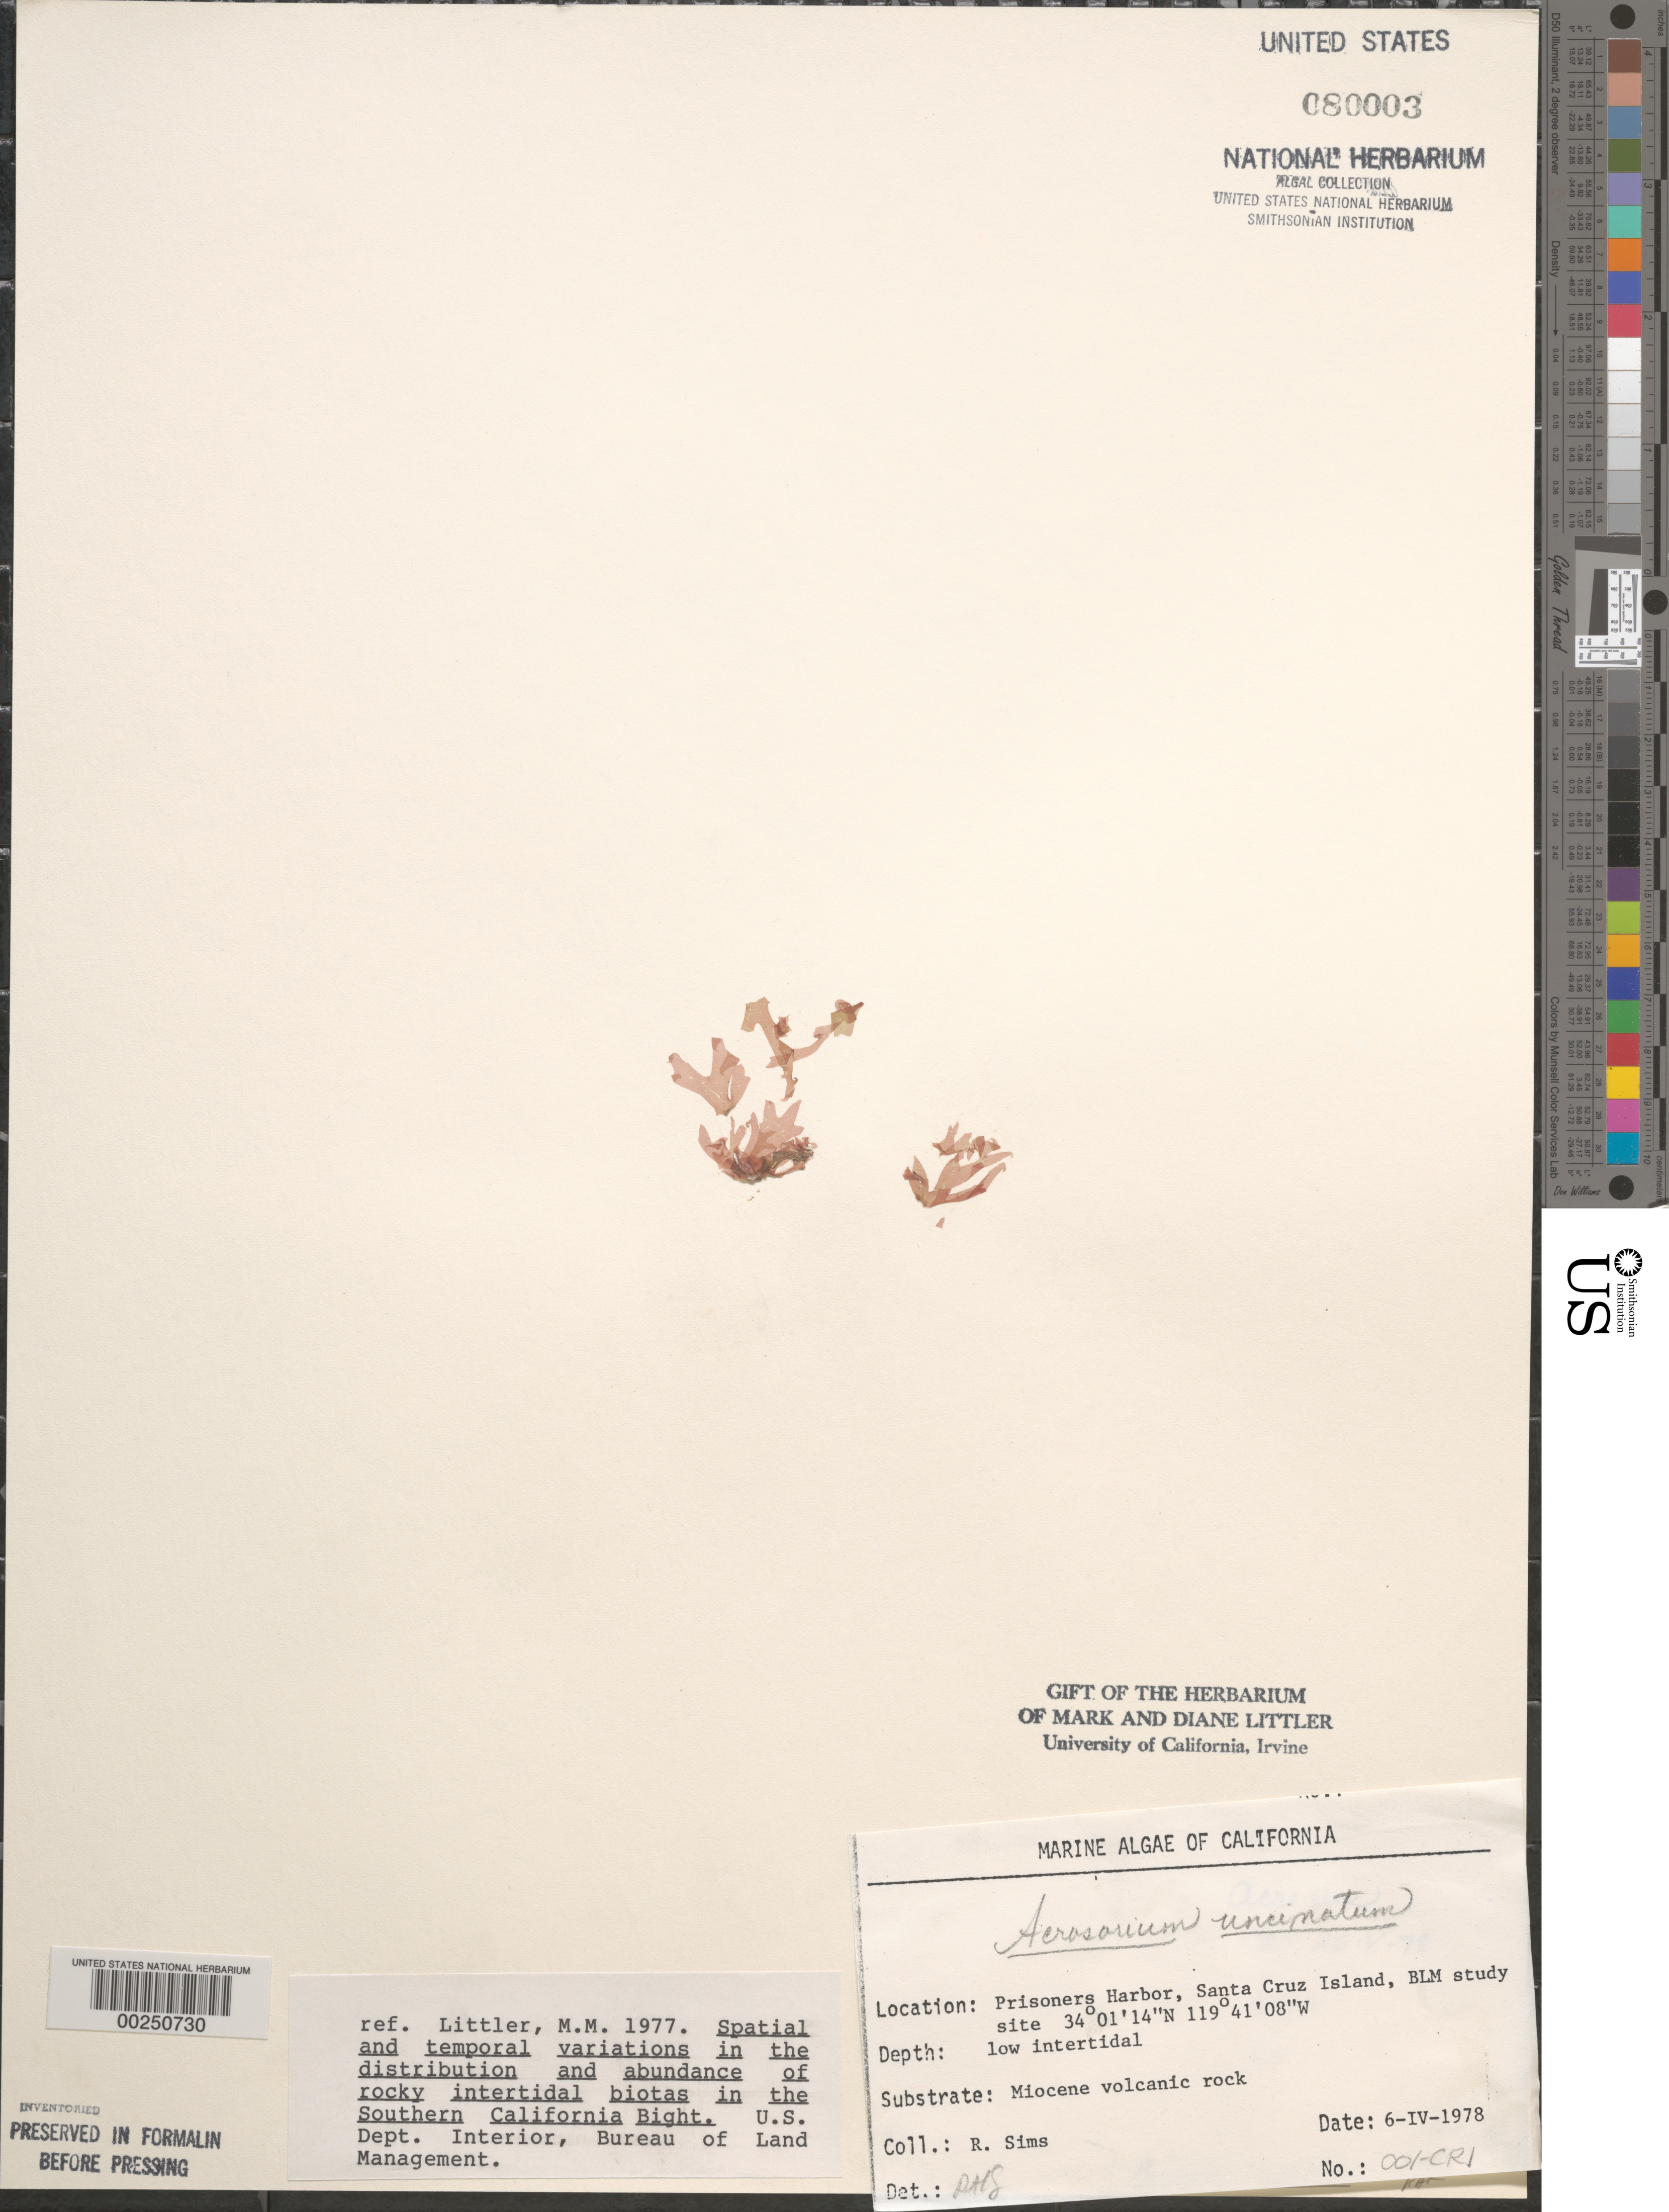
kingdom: Plantae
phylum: Rhodophyta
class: Florideophyceae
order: Ceramiales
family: Delesseriaceae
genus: Cryptopleura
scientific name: Cryptopleura ramosa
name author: (Huds.) L.M. Newton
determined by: Algae name updating Project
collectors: R. H. Sims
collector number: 001-CRI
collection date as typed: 06 Apr 1978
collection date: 1978-04-06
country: United States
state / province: California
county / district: Santa Barbara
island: Santa Cruz Island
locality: Prisoners Harbor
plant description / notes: BLM-SOCALBIGHT Rocky Intertidal Survey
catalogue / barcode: US 80003